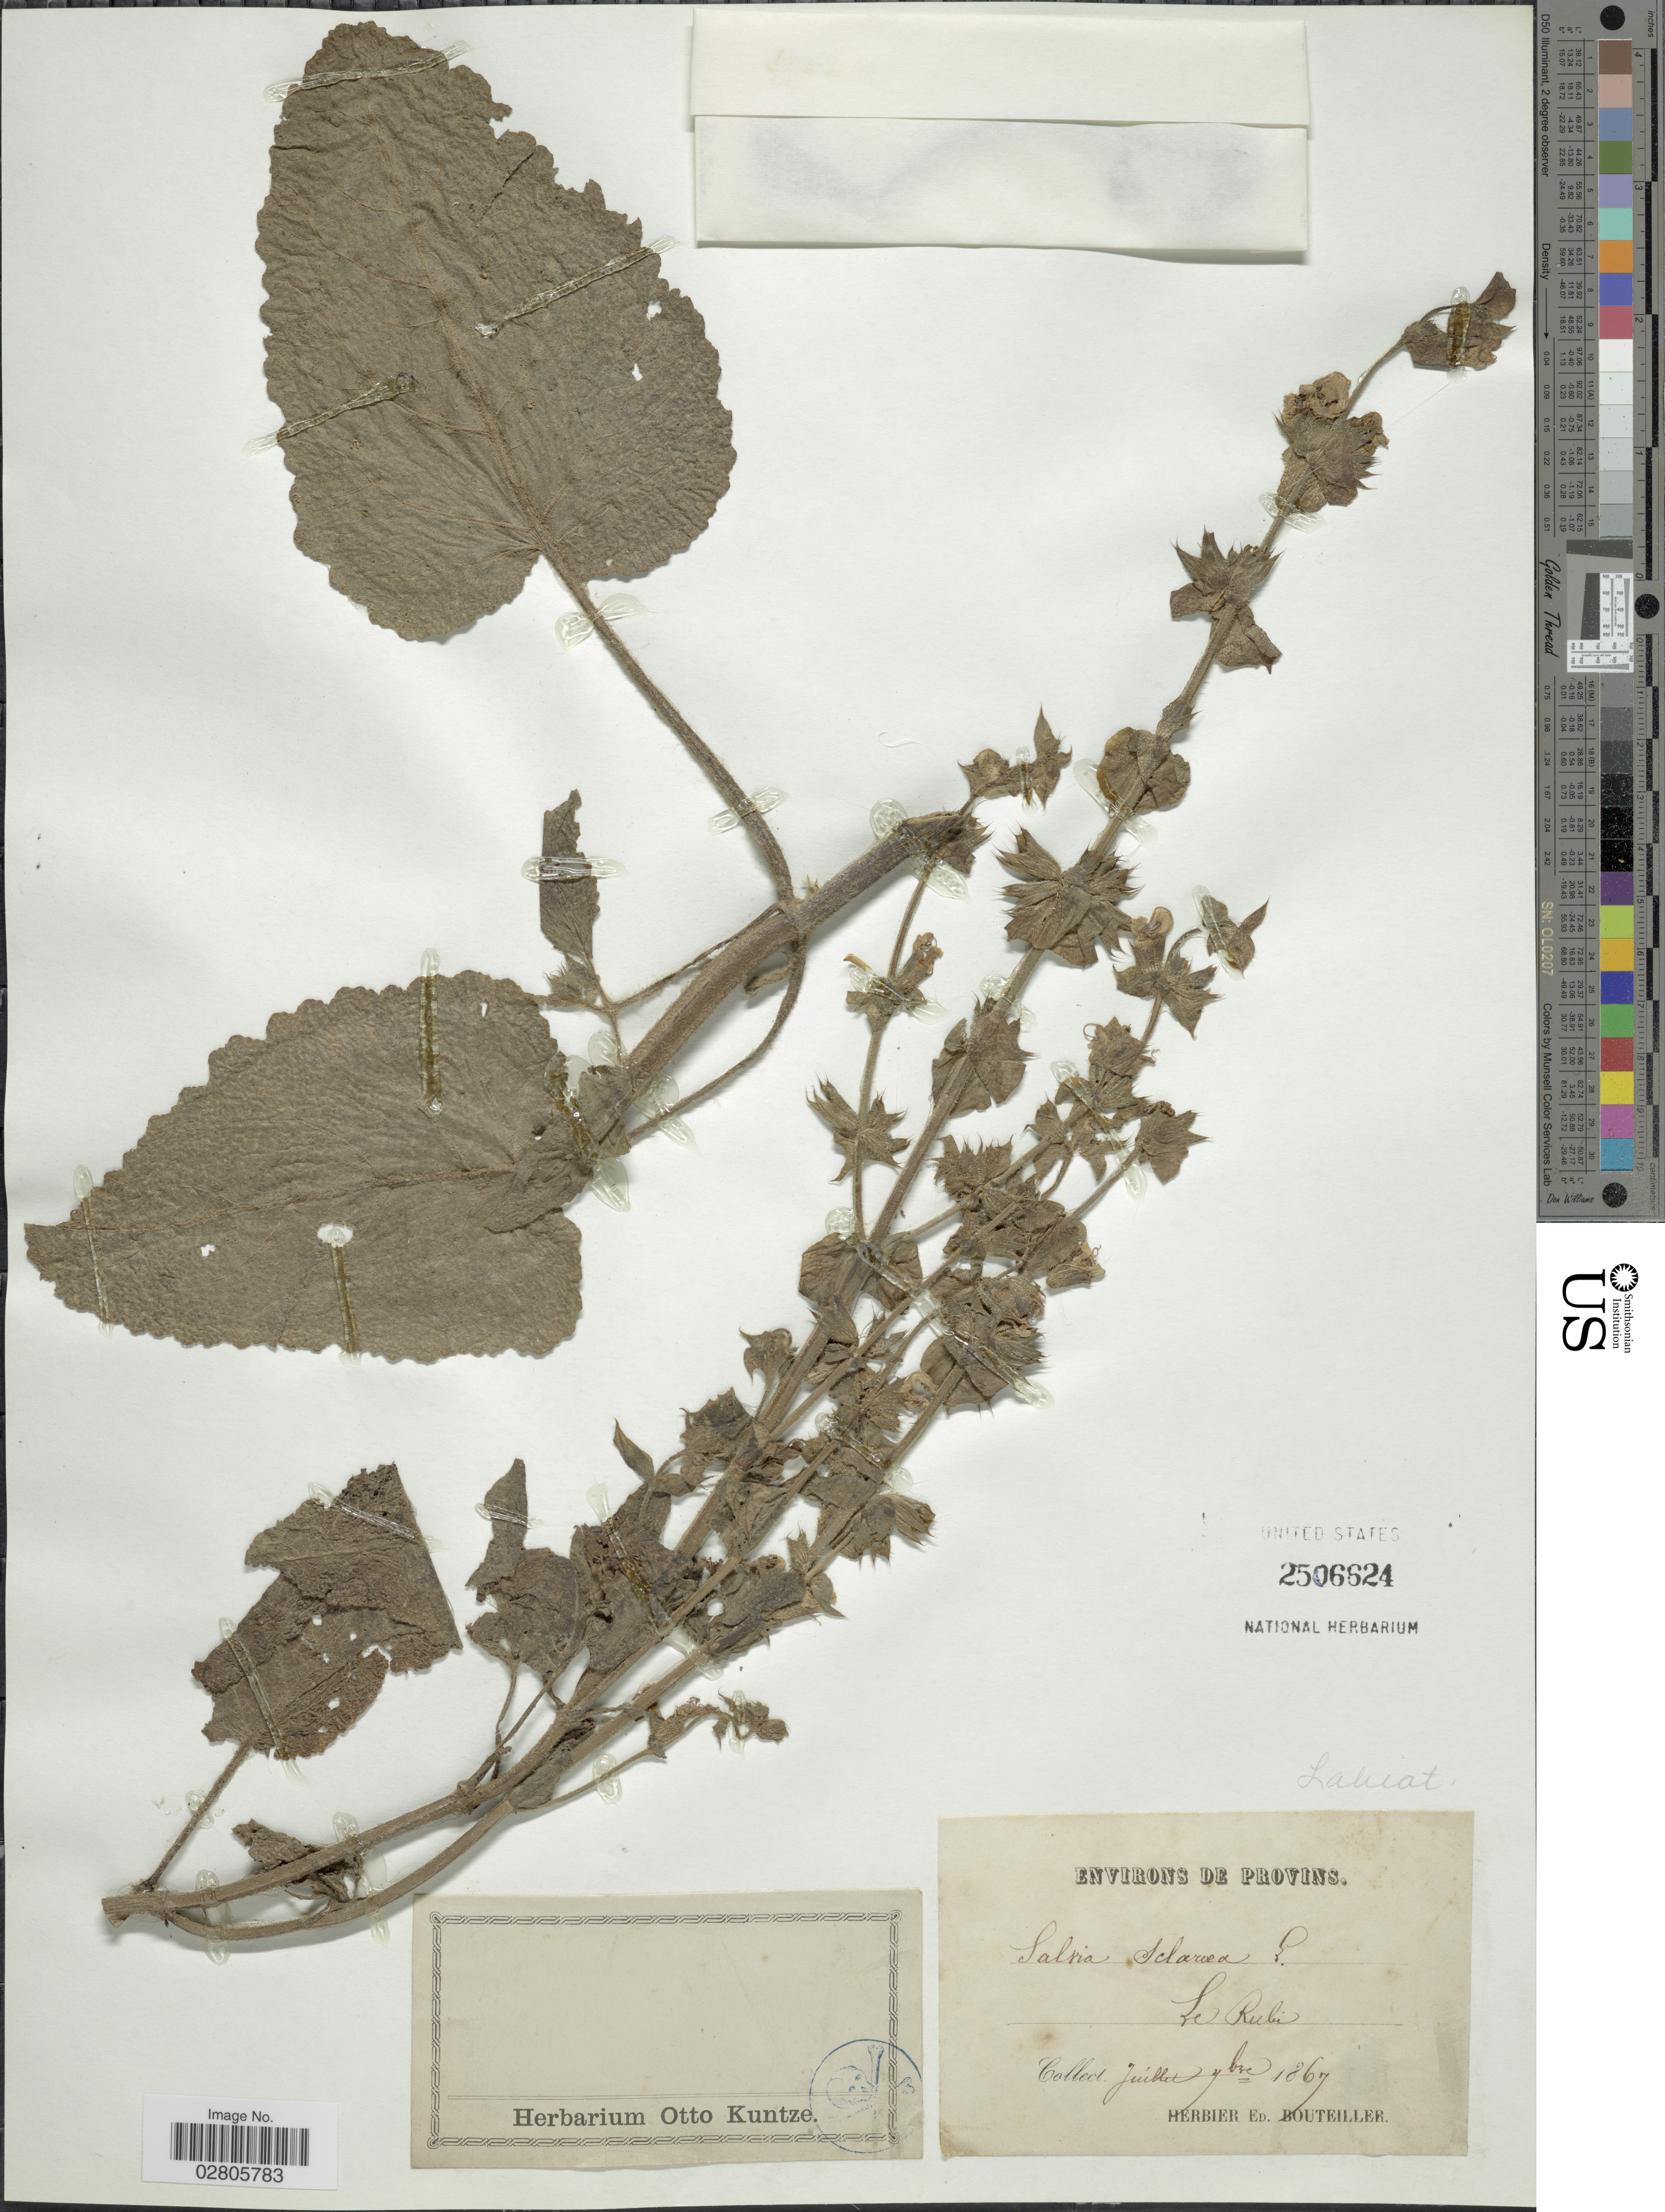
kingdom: Plantae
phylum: Tracheophyta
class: Magnoliopsida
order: Lamiales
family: Lamiaceae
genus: Salvia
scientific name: Salvia sclarea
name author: L.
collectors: Ex herb. Ed. Bouteiller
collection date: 1867-07/1867-09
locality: Environs de Provins. Le Rubi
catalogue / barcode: US 2506624